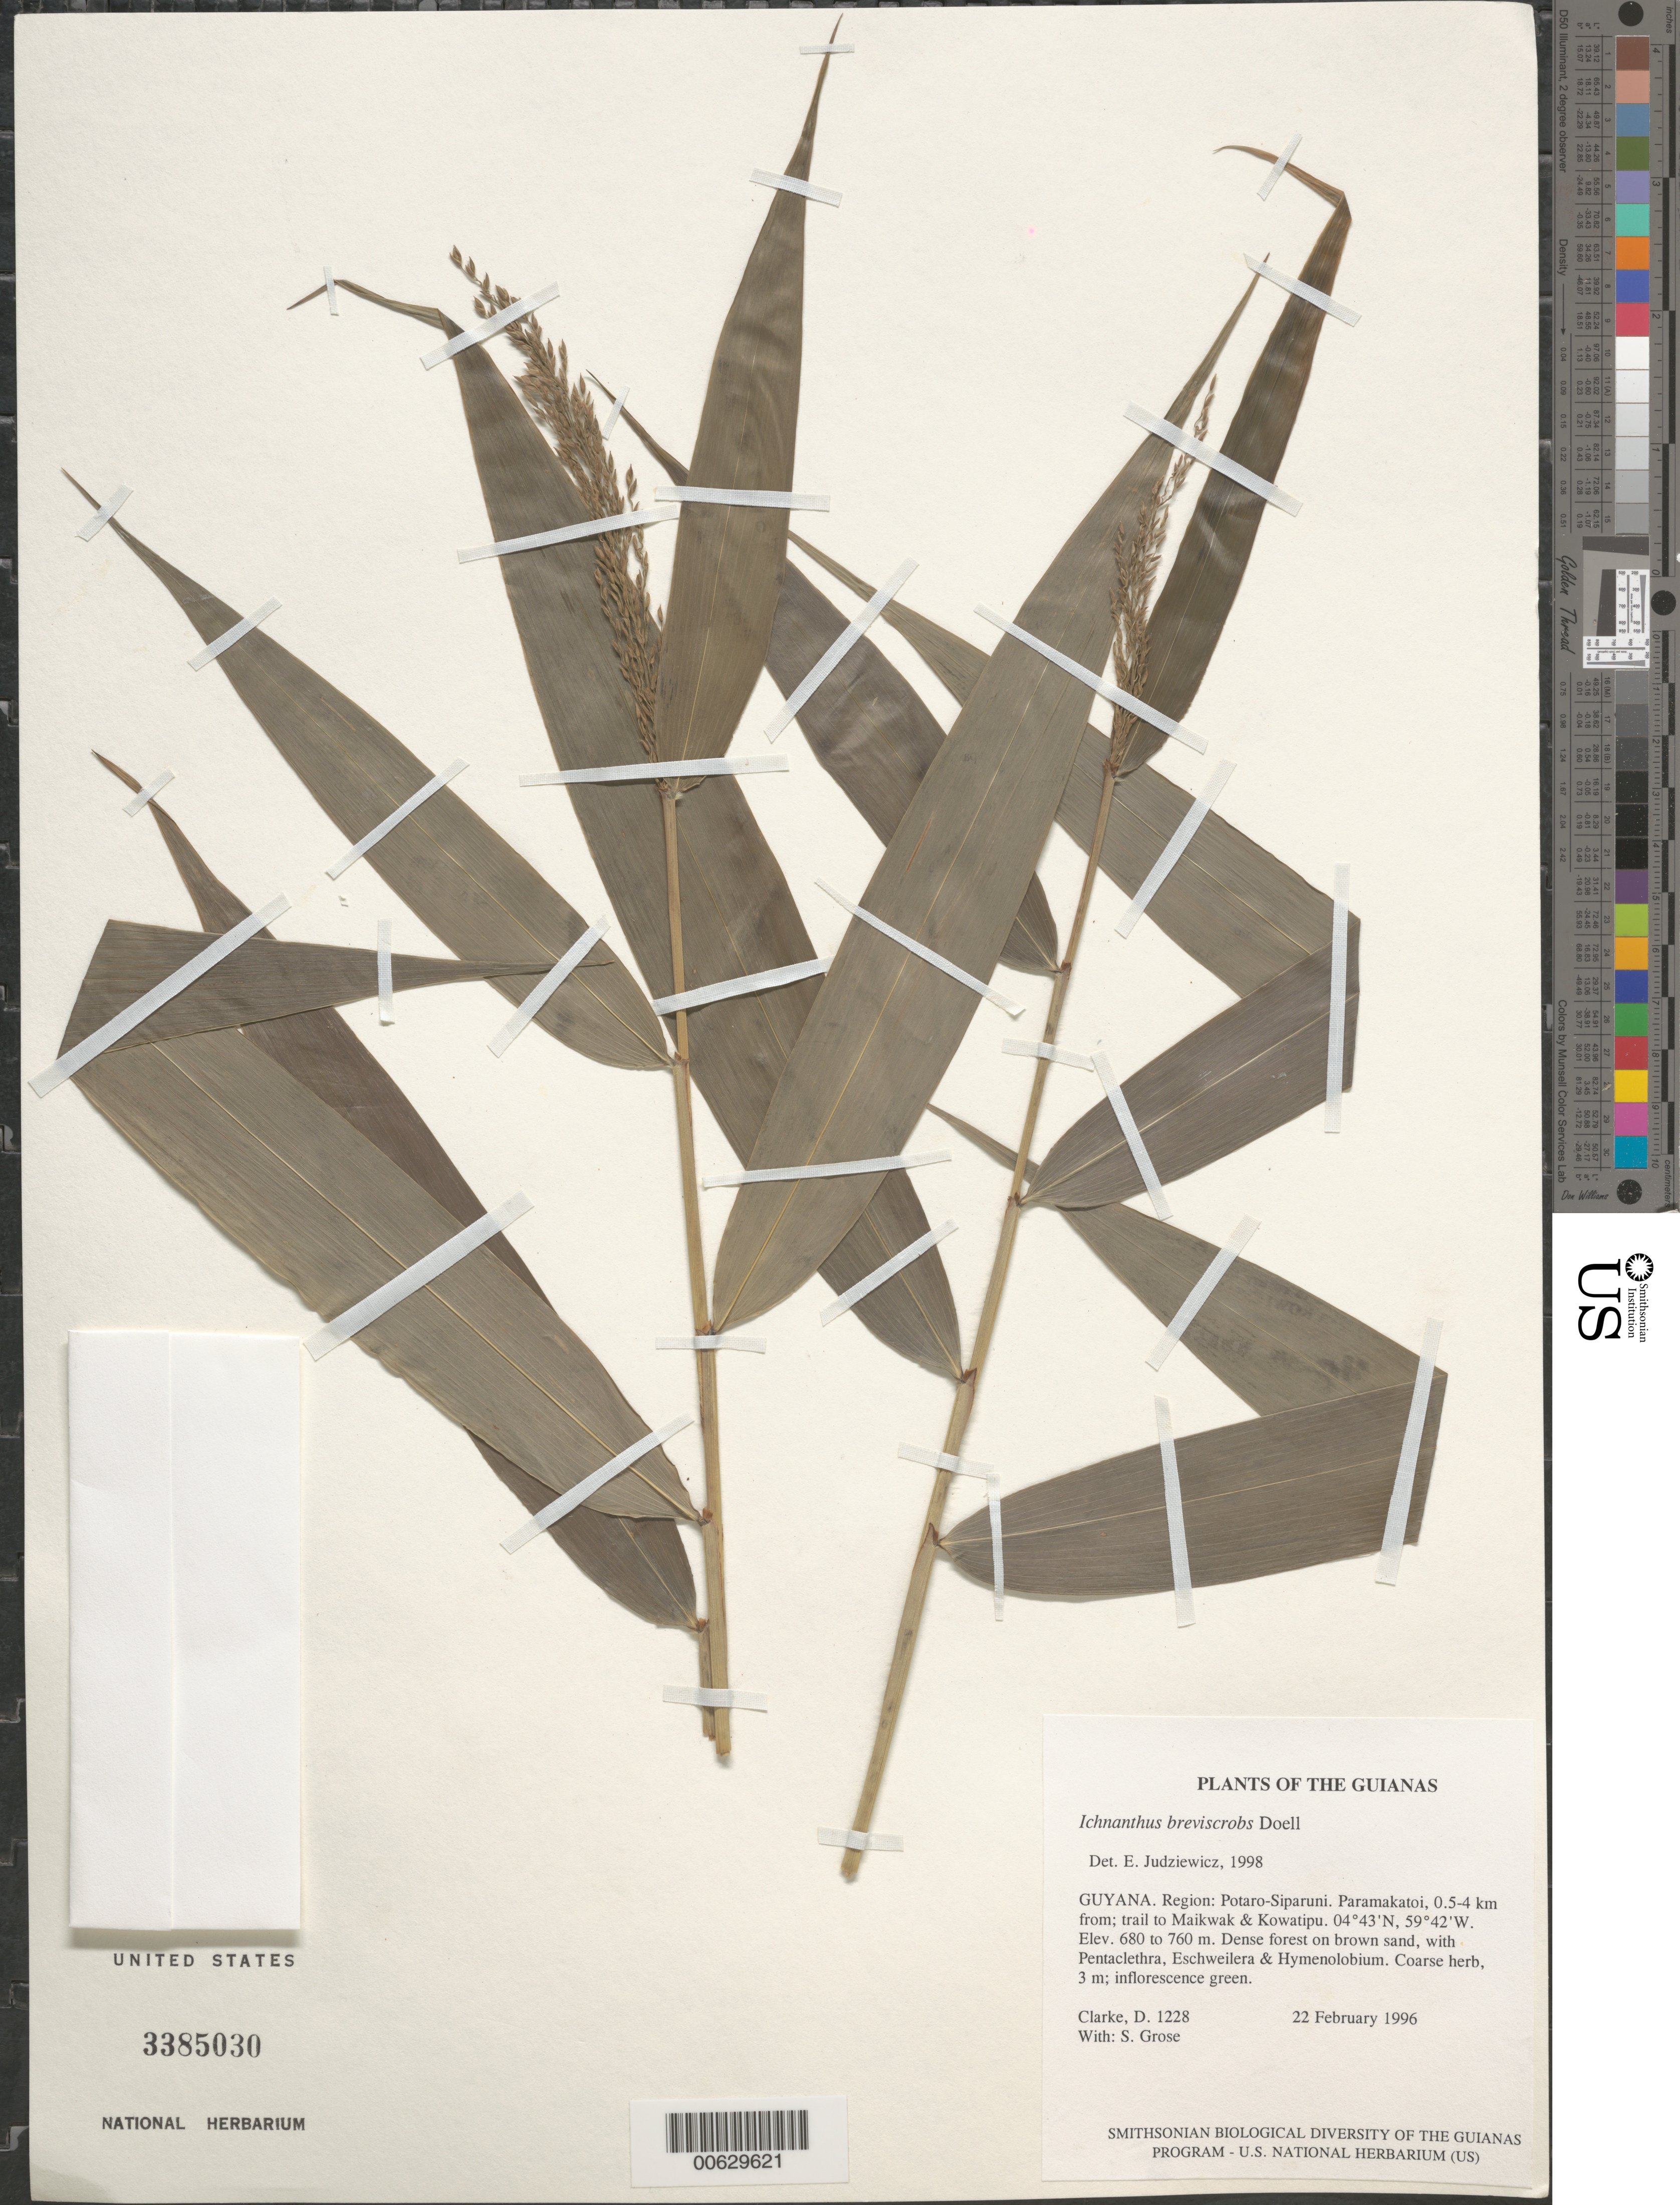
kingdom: Plantae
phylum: Tracheophyta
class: Liliopsida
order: Poales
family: Poaceae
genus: Ichnanthus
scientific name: Ichnanthus breviscrobs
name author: Döll in Mart.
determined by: Judziewicz, E. J.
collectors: H. D. Clarke & S. Grose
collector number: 1228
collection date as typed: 22 February 1996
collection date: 1996-02-22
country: Guyana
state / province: Potaro-Siparuni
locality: Paramakatoi, 0.5-4 km from; trail to Maikwak & Kowatipu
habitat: Dense forest on brown sand, with Pentaclethra, Eschweilera & Hymenolobium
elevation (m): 680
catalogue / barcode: US 3385030